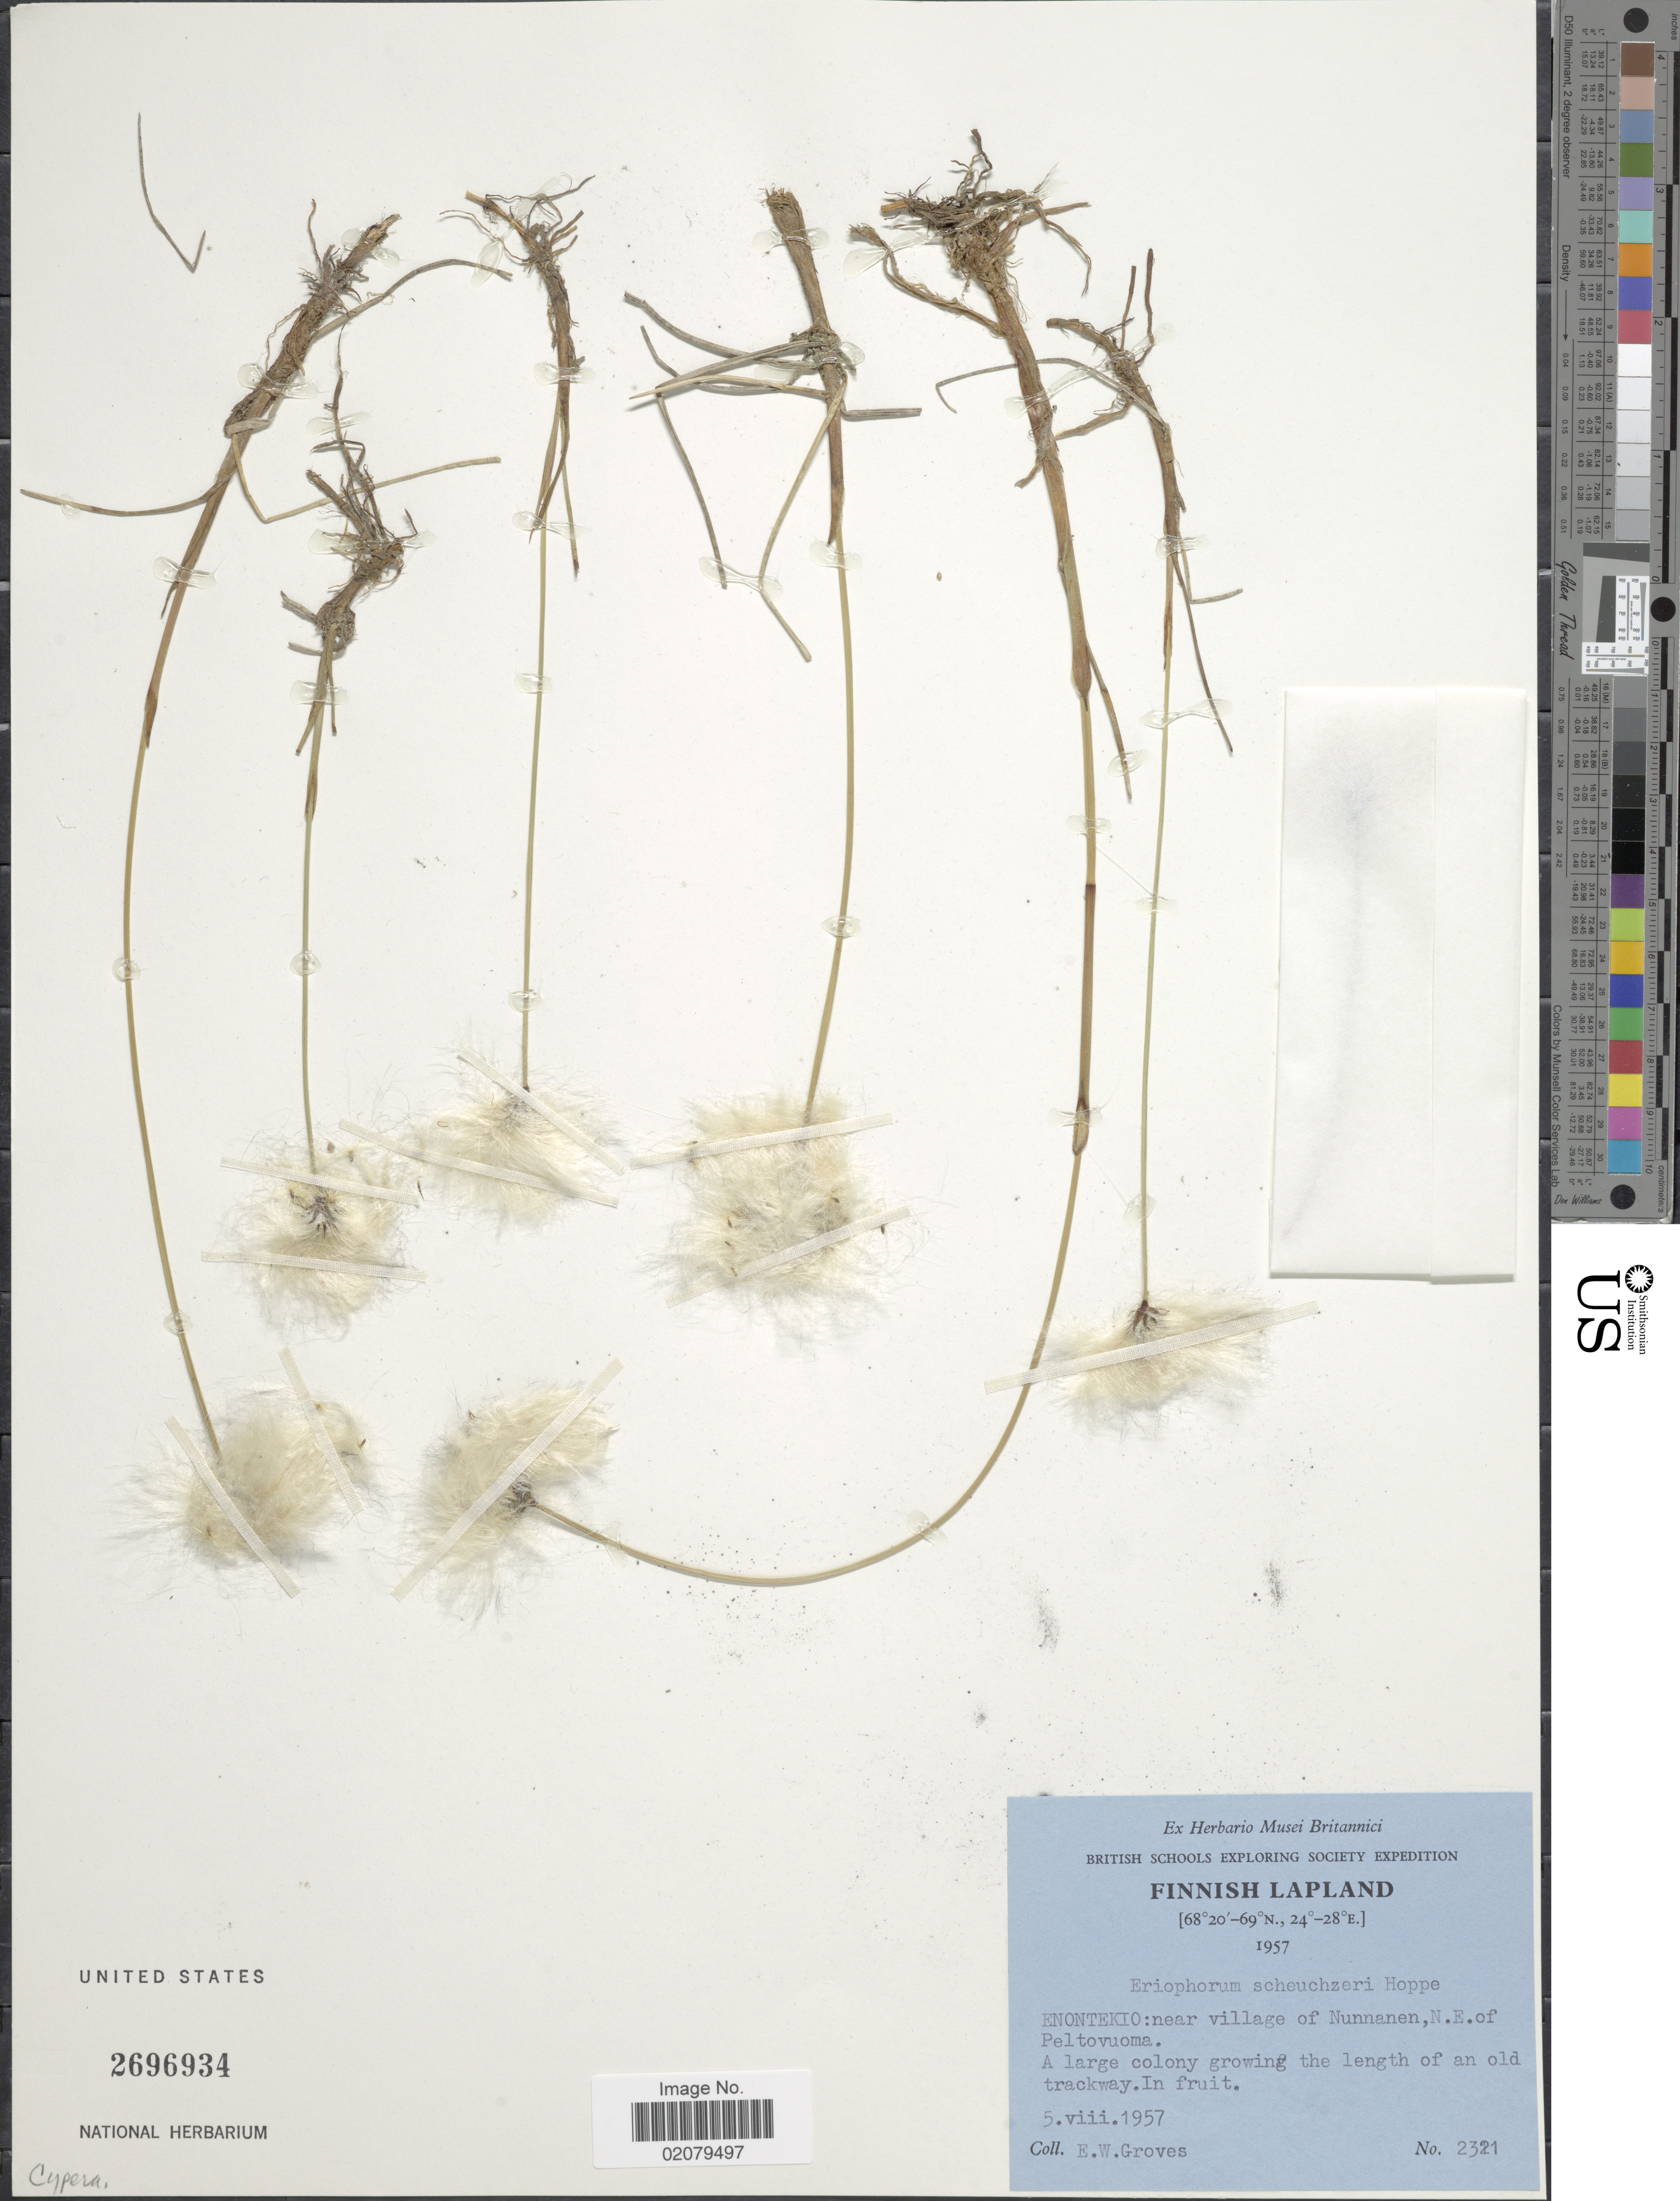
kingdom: Plantae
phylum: Tracheophyta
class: Liliopsida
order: Poales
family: Cyperaceae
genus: Eriophorum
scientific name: Eriophorum scheuchzeri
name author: Hoppe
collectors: E. Groves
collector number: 2321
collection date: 1957-08-05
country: Finland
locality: Finnish Lapland, Enontekio: near village of Nunnanen, N.E. of Peltovouma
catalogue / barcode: US 2696934